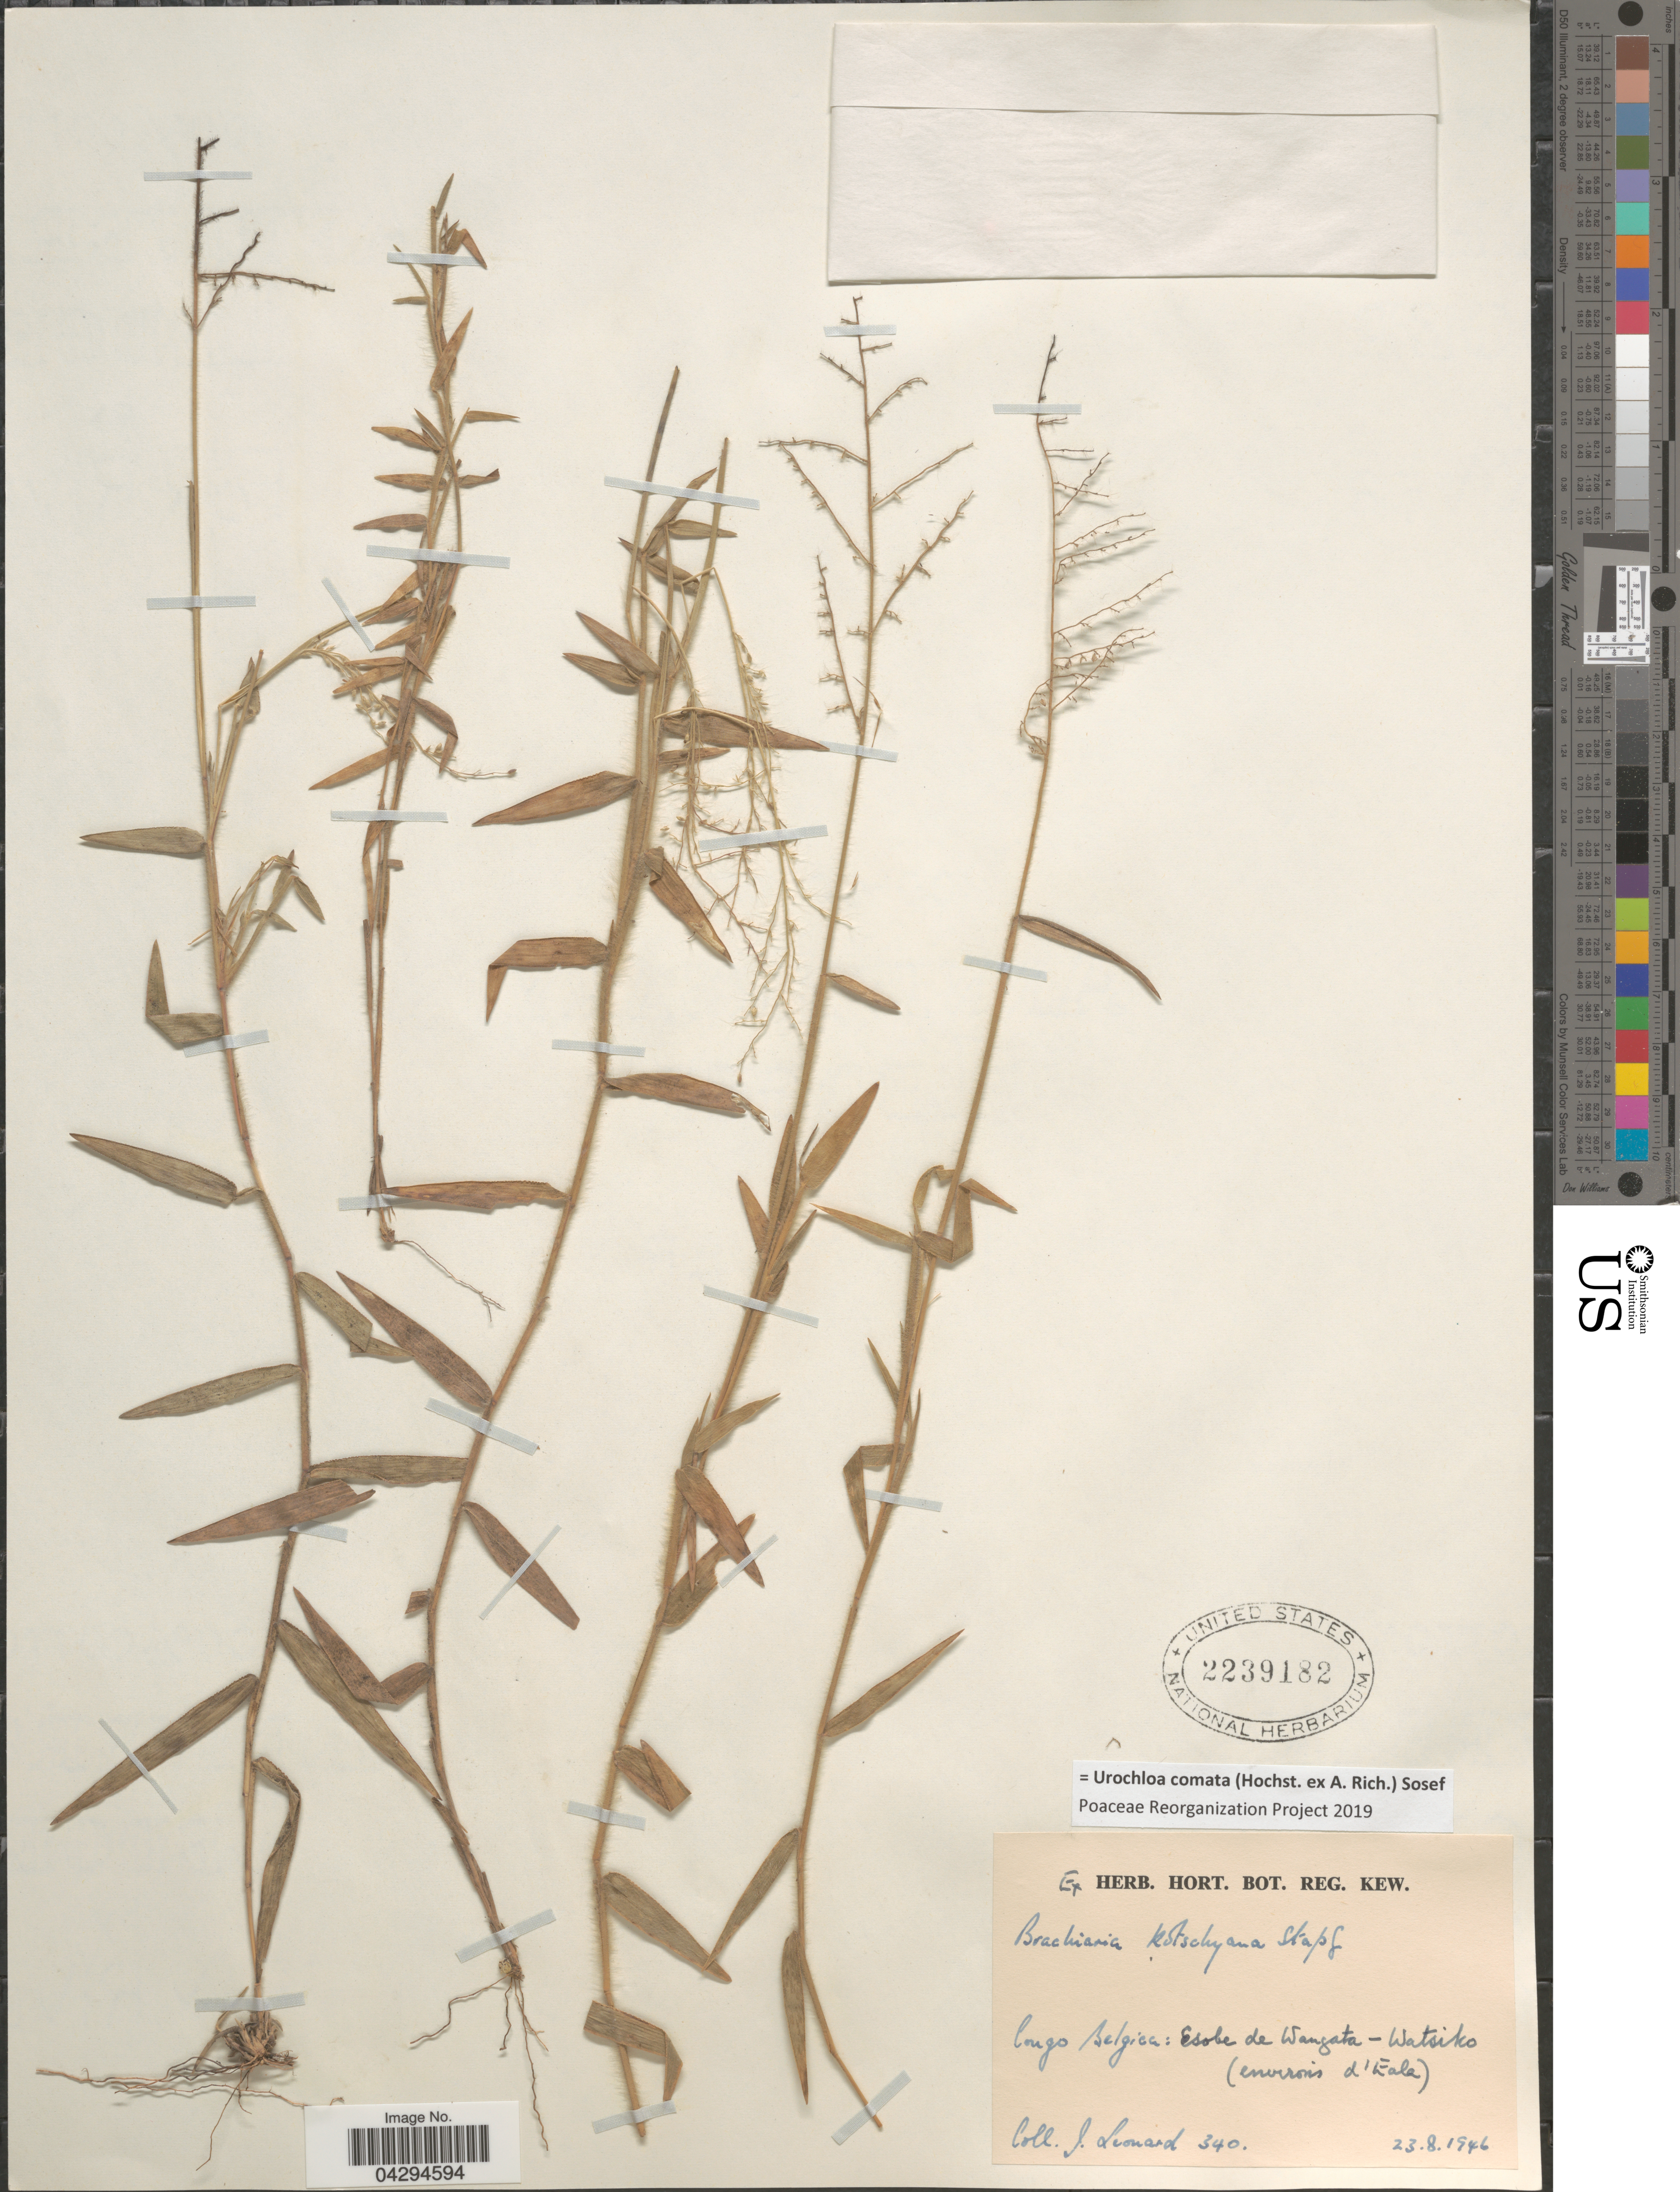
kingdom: Plantae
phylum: Tracheophyta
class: Liliopsida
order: Poales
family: Poaceae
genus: Urochloa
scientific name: Urochloa comata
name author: (Hochst. ex A. Rich.) Sosef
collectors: J. Leonard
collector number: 340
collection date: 1946-08-23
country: Congo, Democratic Republic of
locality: Congo Belgian: Esobe de Wangata - Watsiko (environs d'Eala).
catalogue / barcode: US 2239182